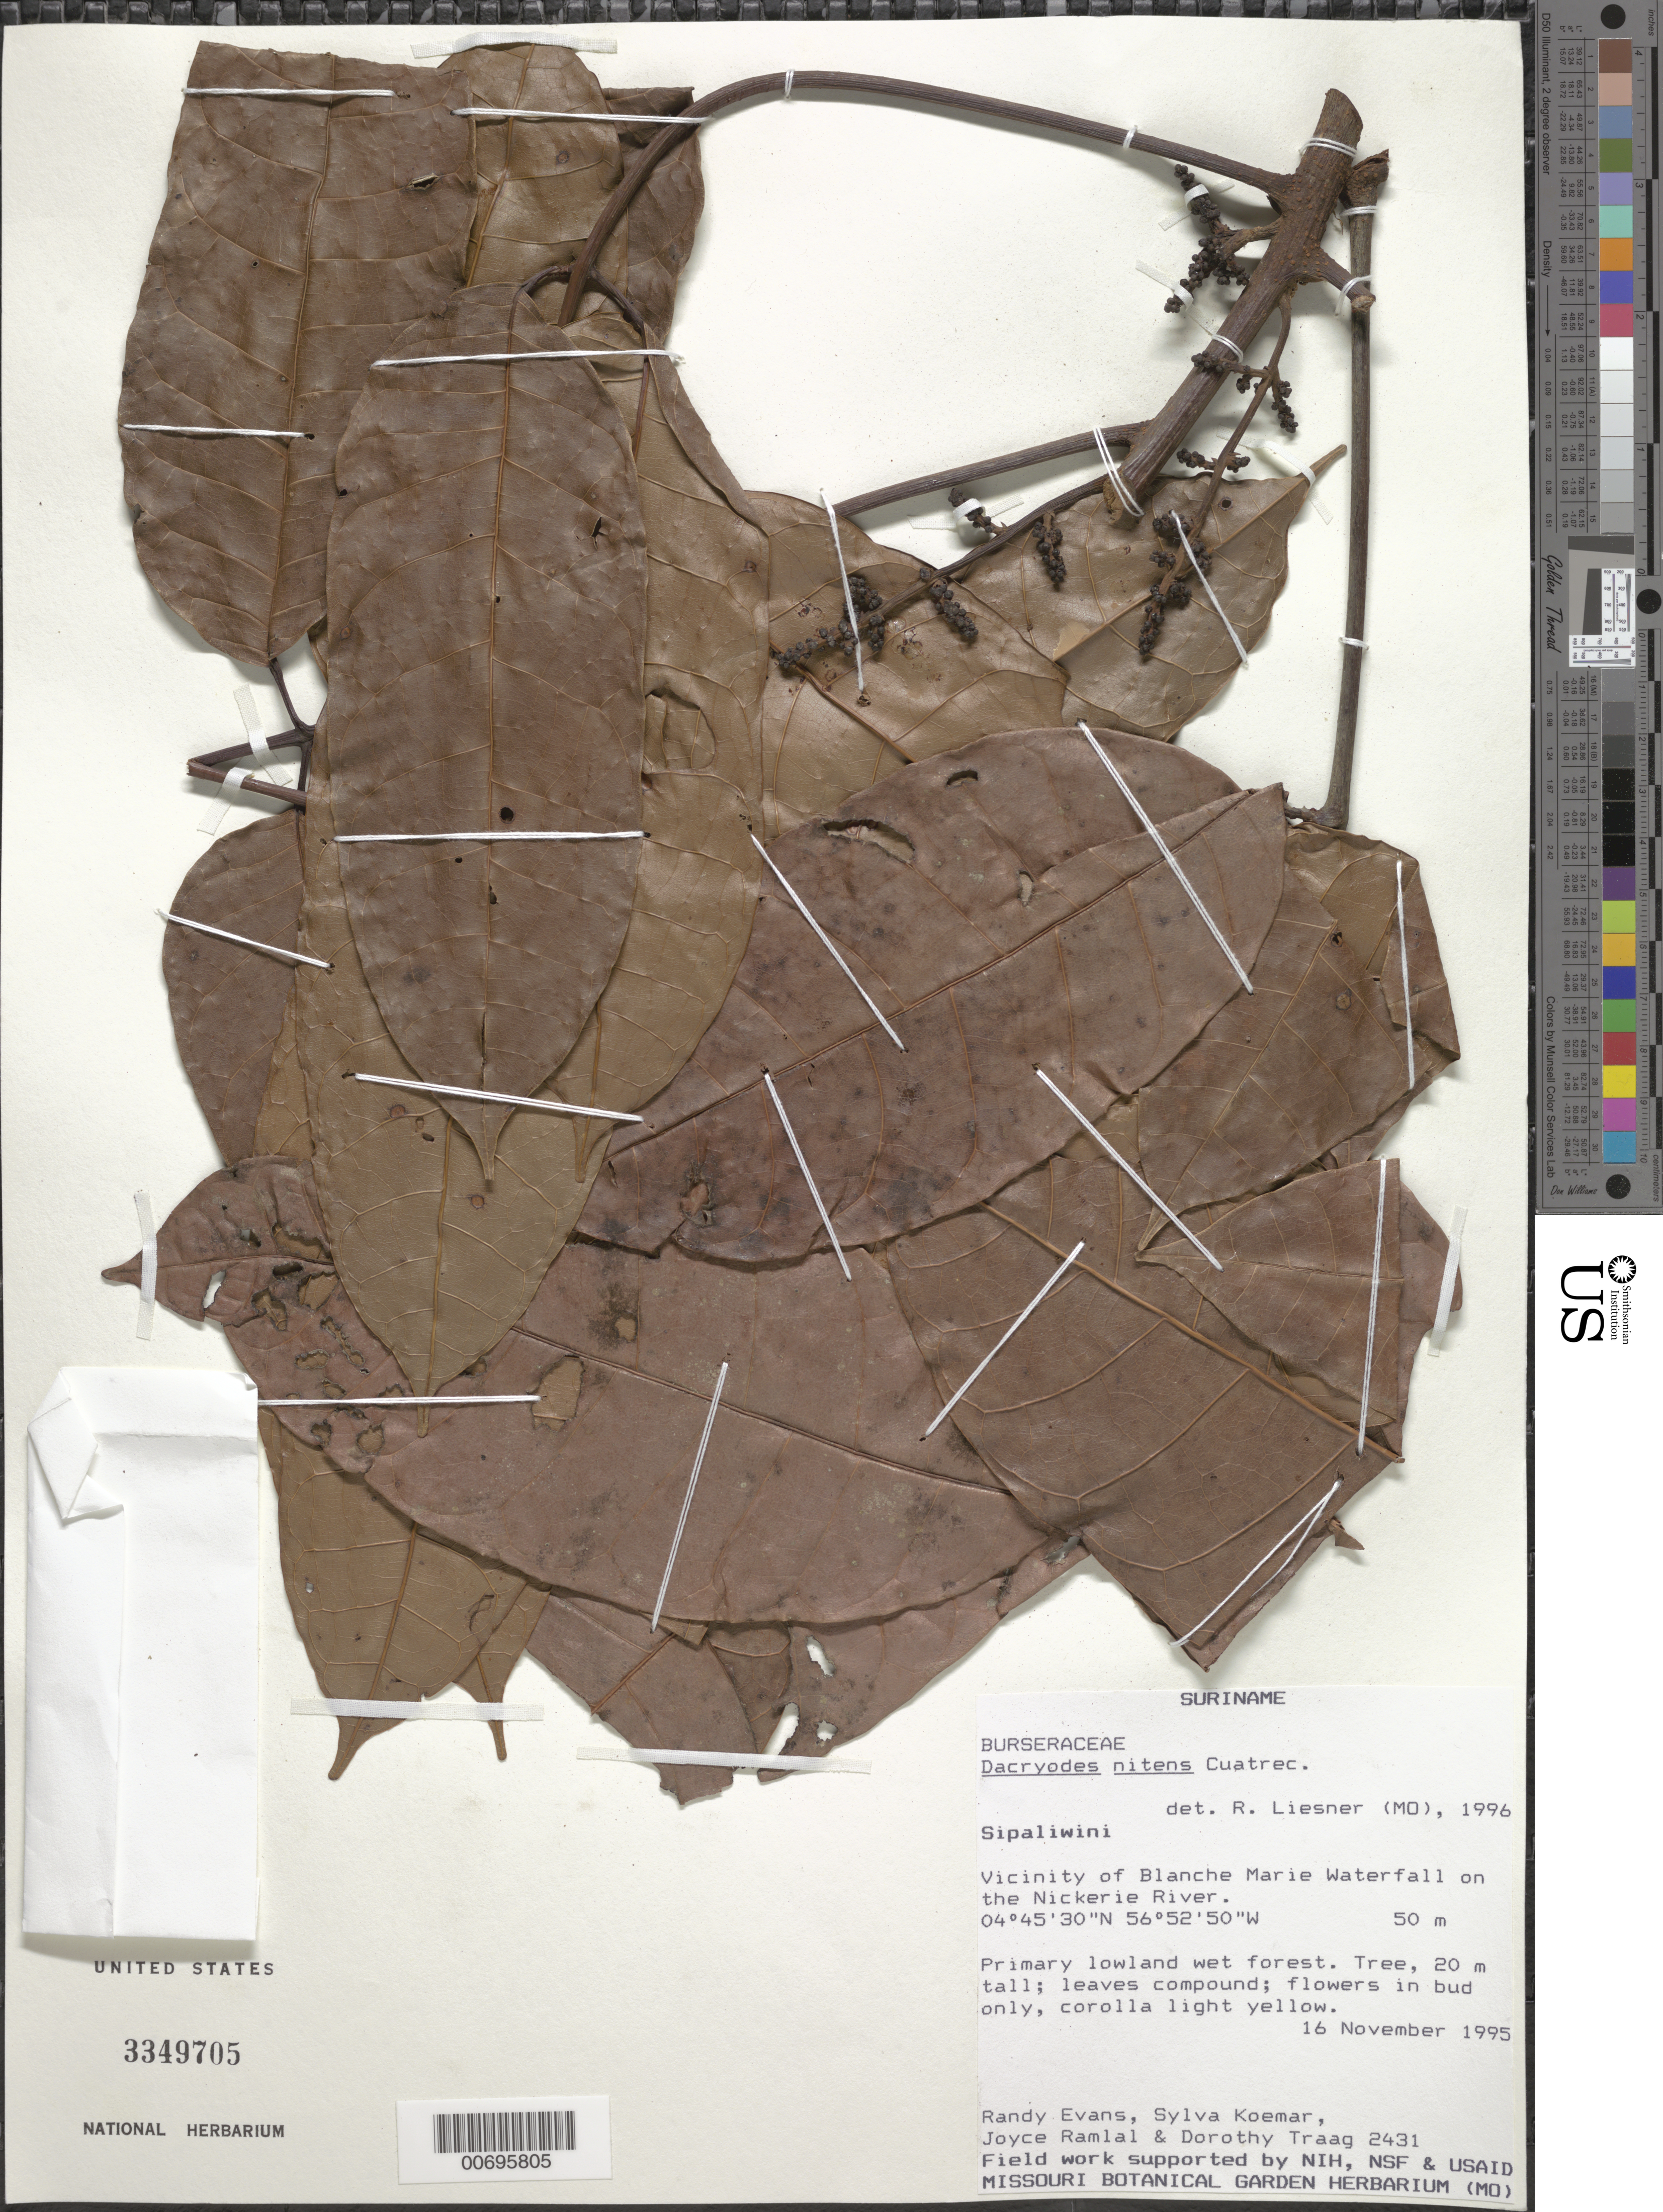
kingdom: Plantae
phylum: Tracheophyta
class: Magnoliopsida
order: Sapindales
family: Burseraceae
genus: Dacryodes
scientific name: Dacryodes nitens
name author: Cuatrec.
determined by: Liesner, R. L.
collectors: R. Evans, S. Koemar, J. Ramlal & D. Traag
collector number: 2431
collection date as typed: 16-Nov-95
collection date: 1995-11-16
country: Suriname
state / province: Sipaliwini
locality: Blanche Marie Waterfall, vic., on Nickerie R.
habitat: Primary lowland wet forest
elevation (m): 50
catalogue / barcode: US 3349705